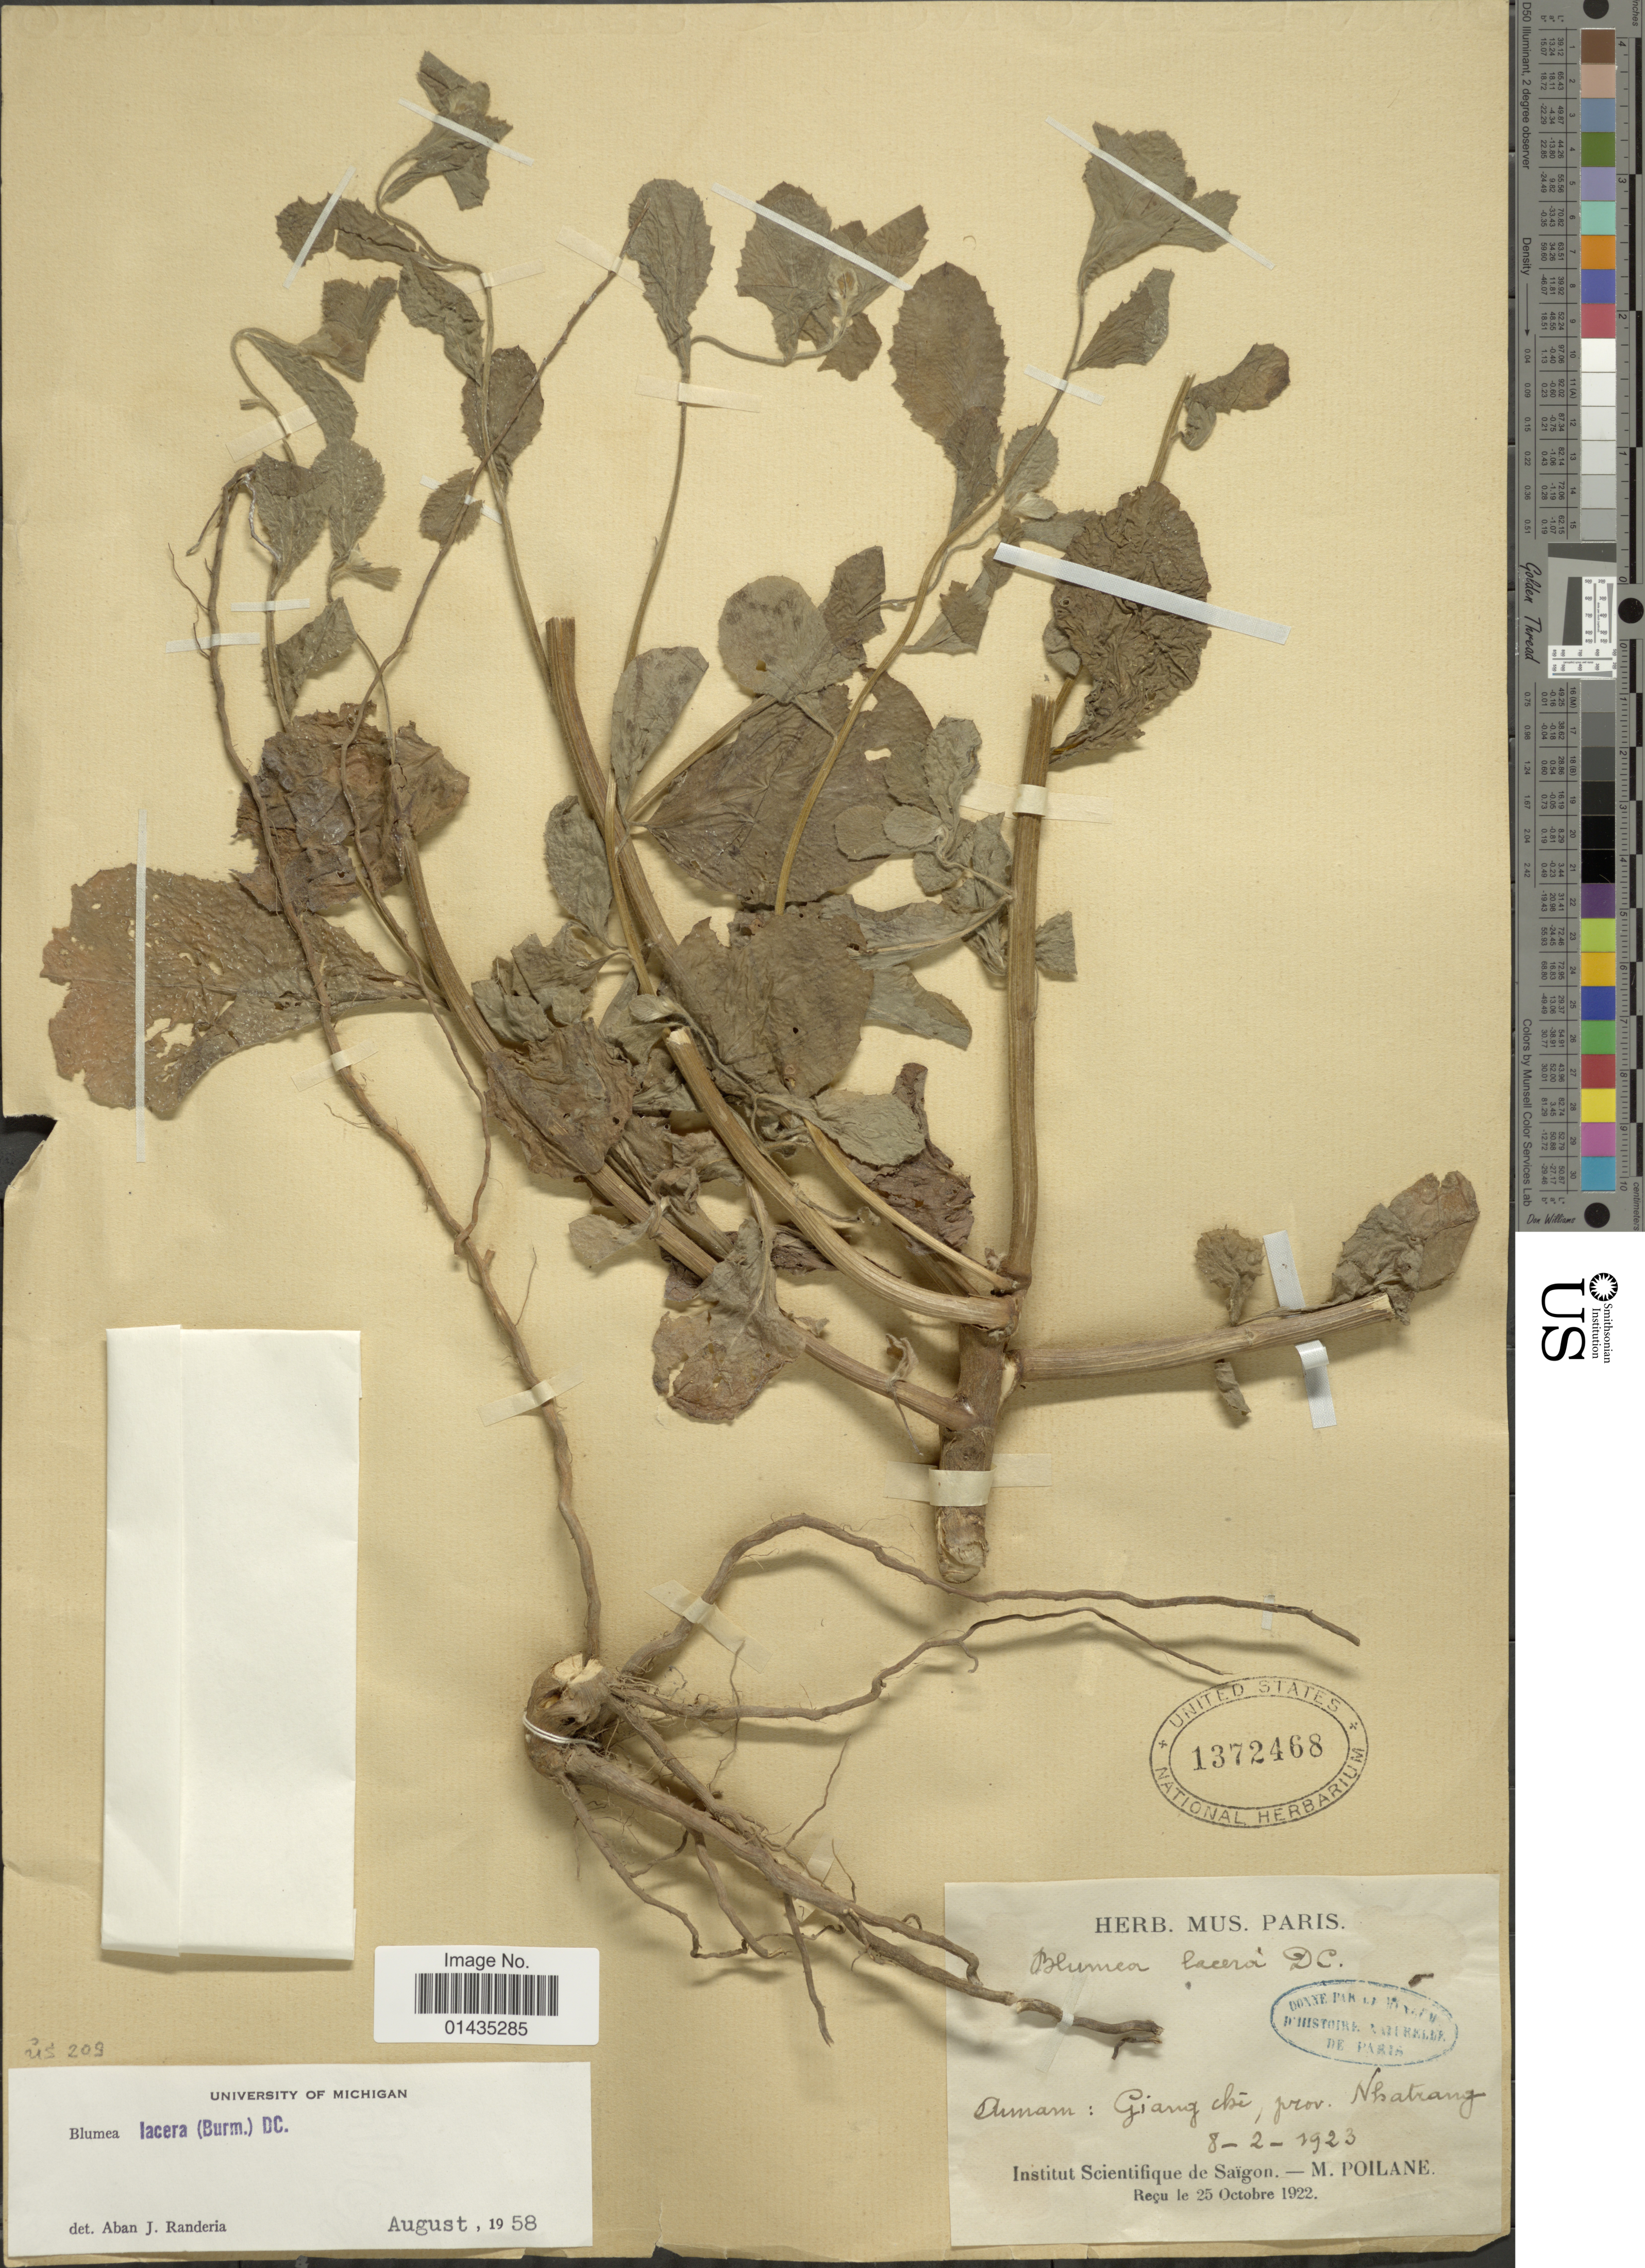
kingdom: Plantae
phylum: Tracheophyta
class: Magnoliopsida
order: Asterales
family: Asteraceae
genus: Blumea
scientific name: Blumea lacera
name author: (Roxb.) DC.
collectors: M. Poilane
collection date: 1923-02-08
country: Vietnam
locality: Annam, Giang chi, prov. Nhatrang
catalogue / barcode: US 1372468